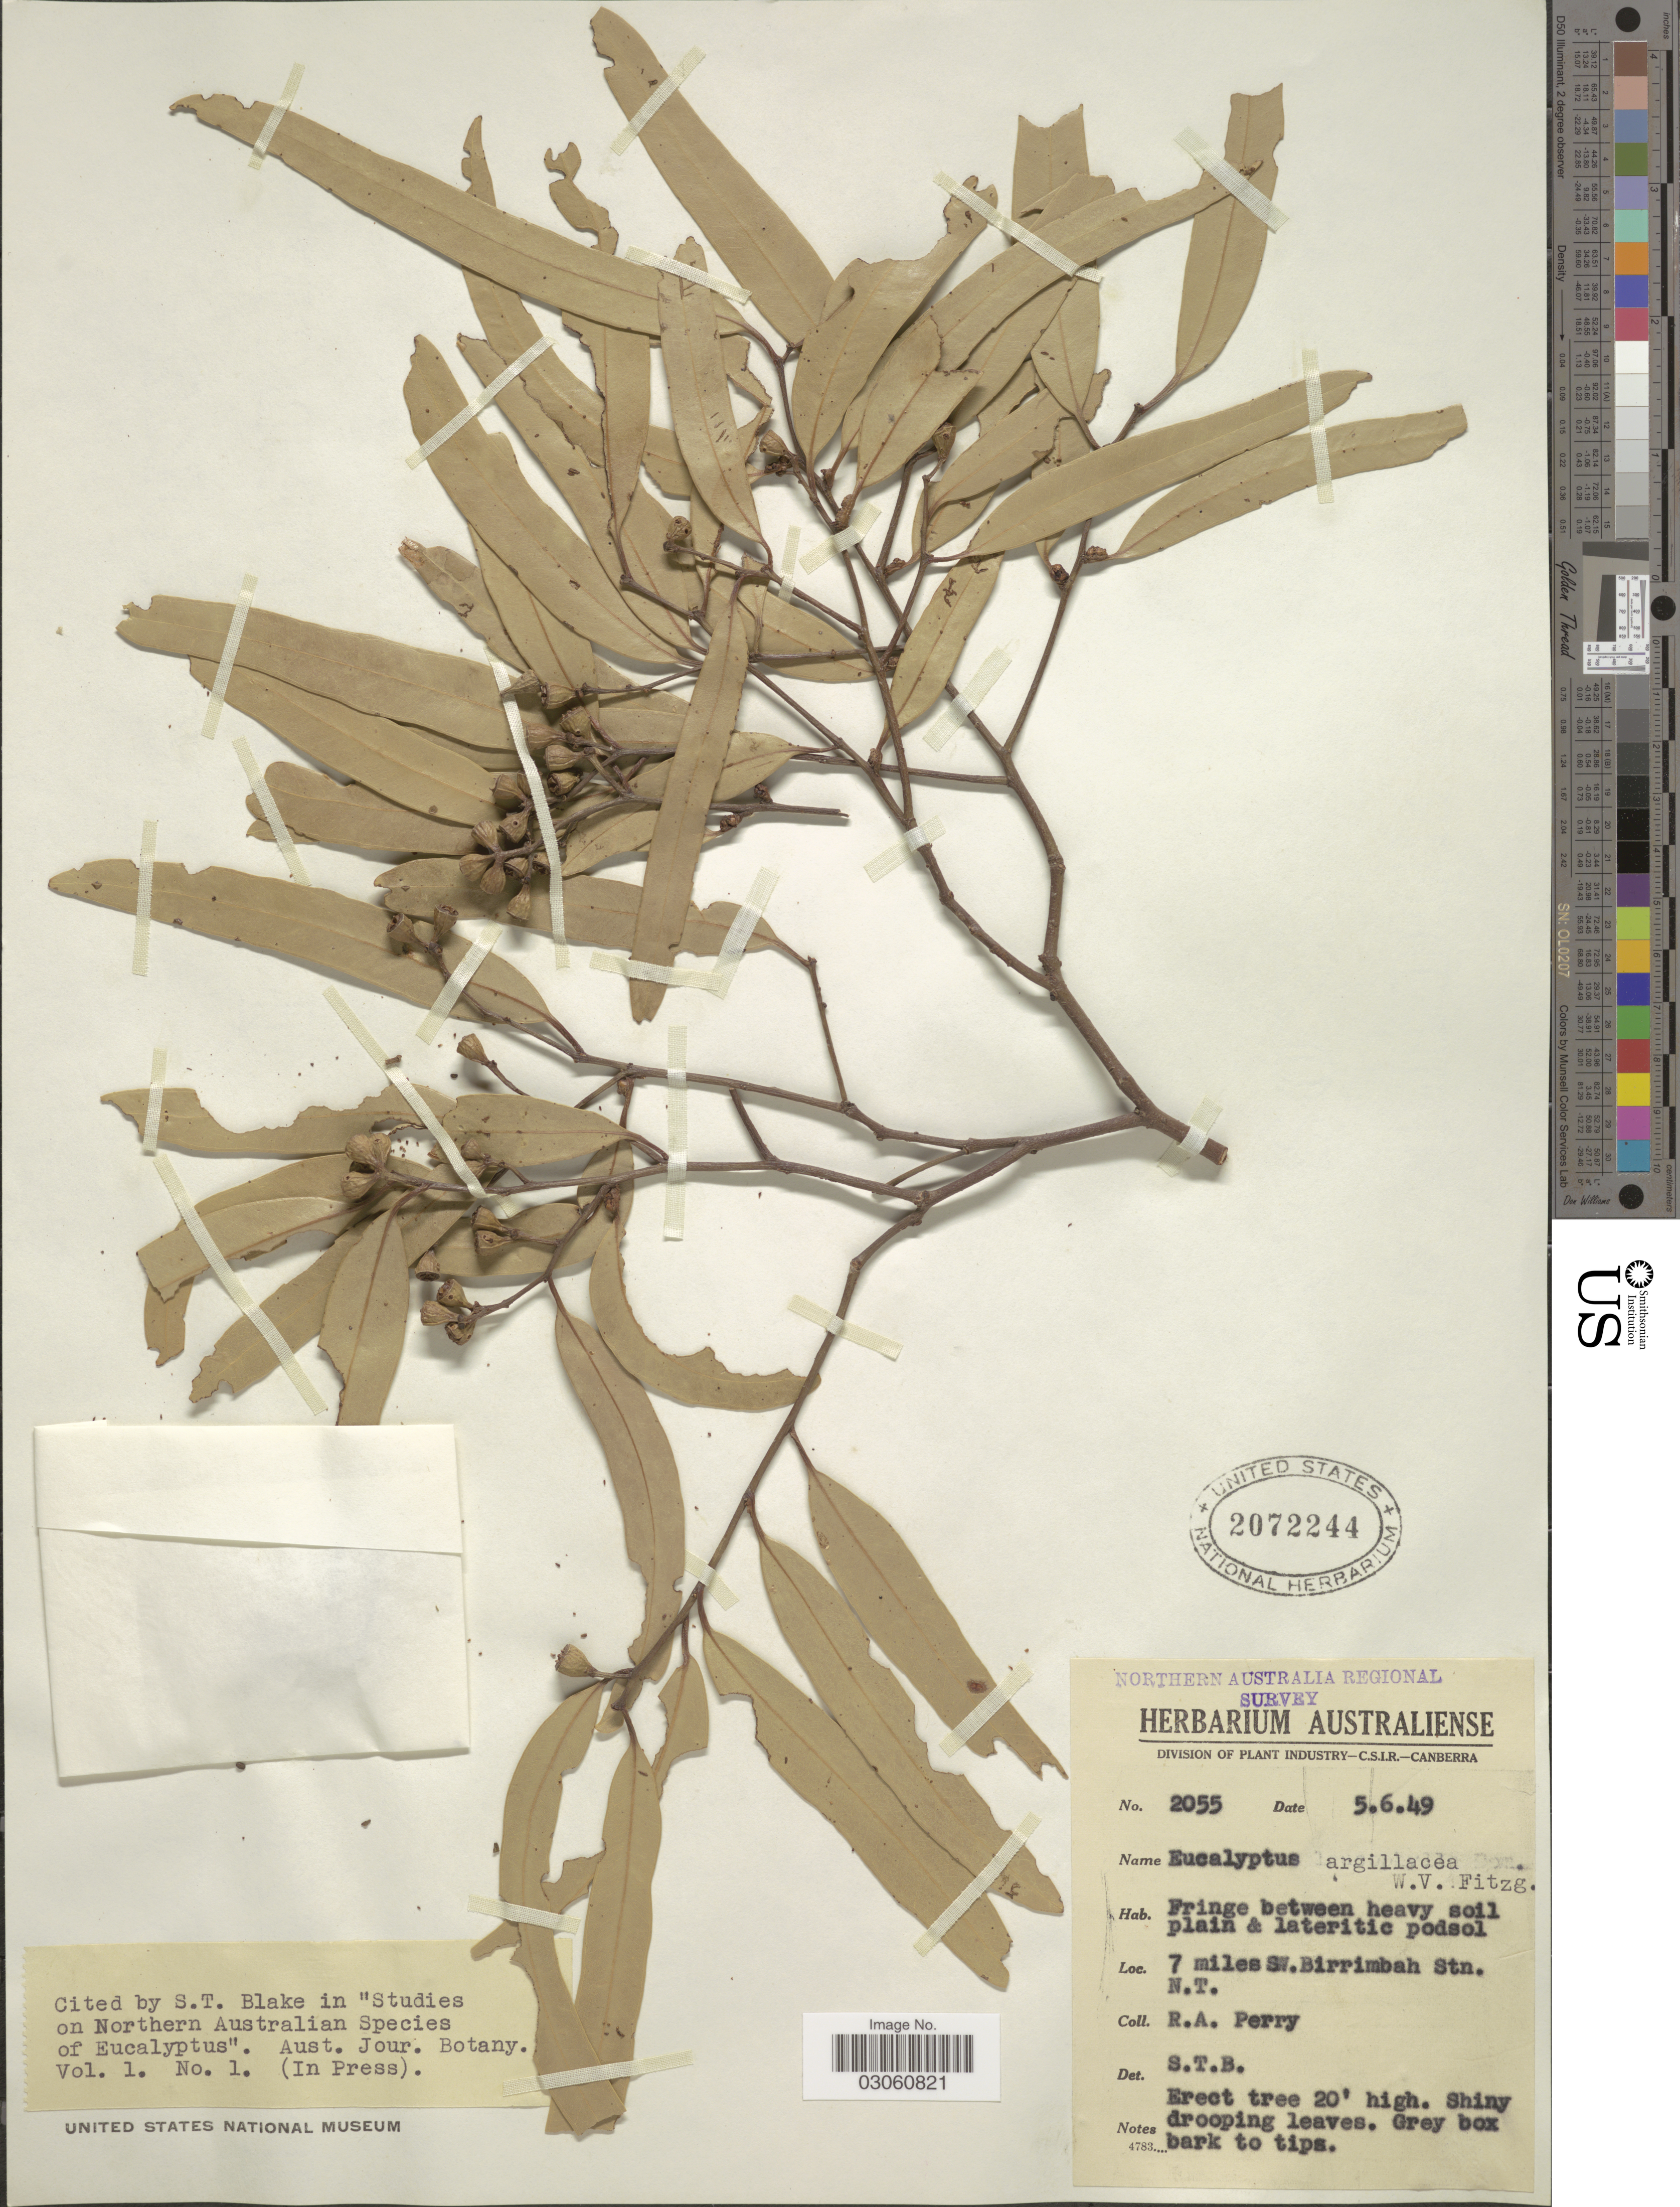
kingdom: Plantae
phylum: Tracheophyta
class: Magnoliopsida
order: Myrtales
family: Myrtaceae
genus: Eucalyptus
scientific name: Eucalyptus argillacea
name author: W. Fitzg. ex Maiden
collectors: Perry, R. A.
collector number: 2055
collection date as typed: Transcribed d/m/y: 5/6/49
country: Australia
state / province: Northern Territory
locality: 7 miles SW. Birrimbah Stn, N.T.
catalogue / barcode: US 2072244